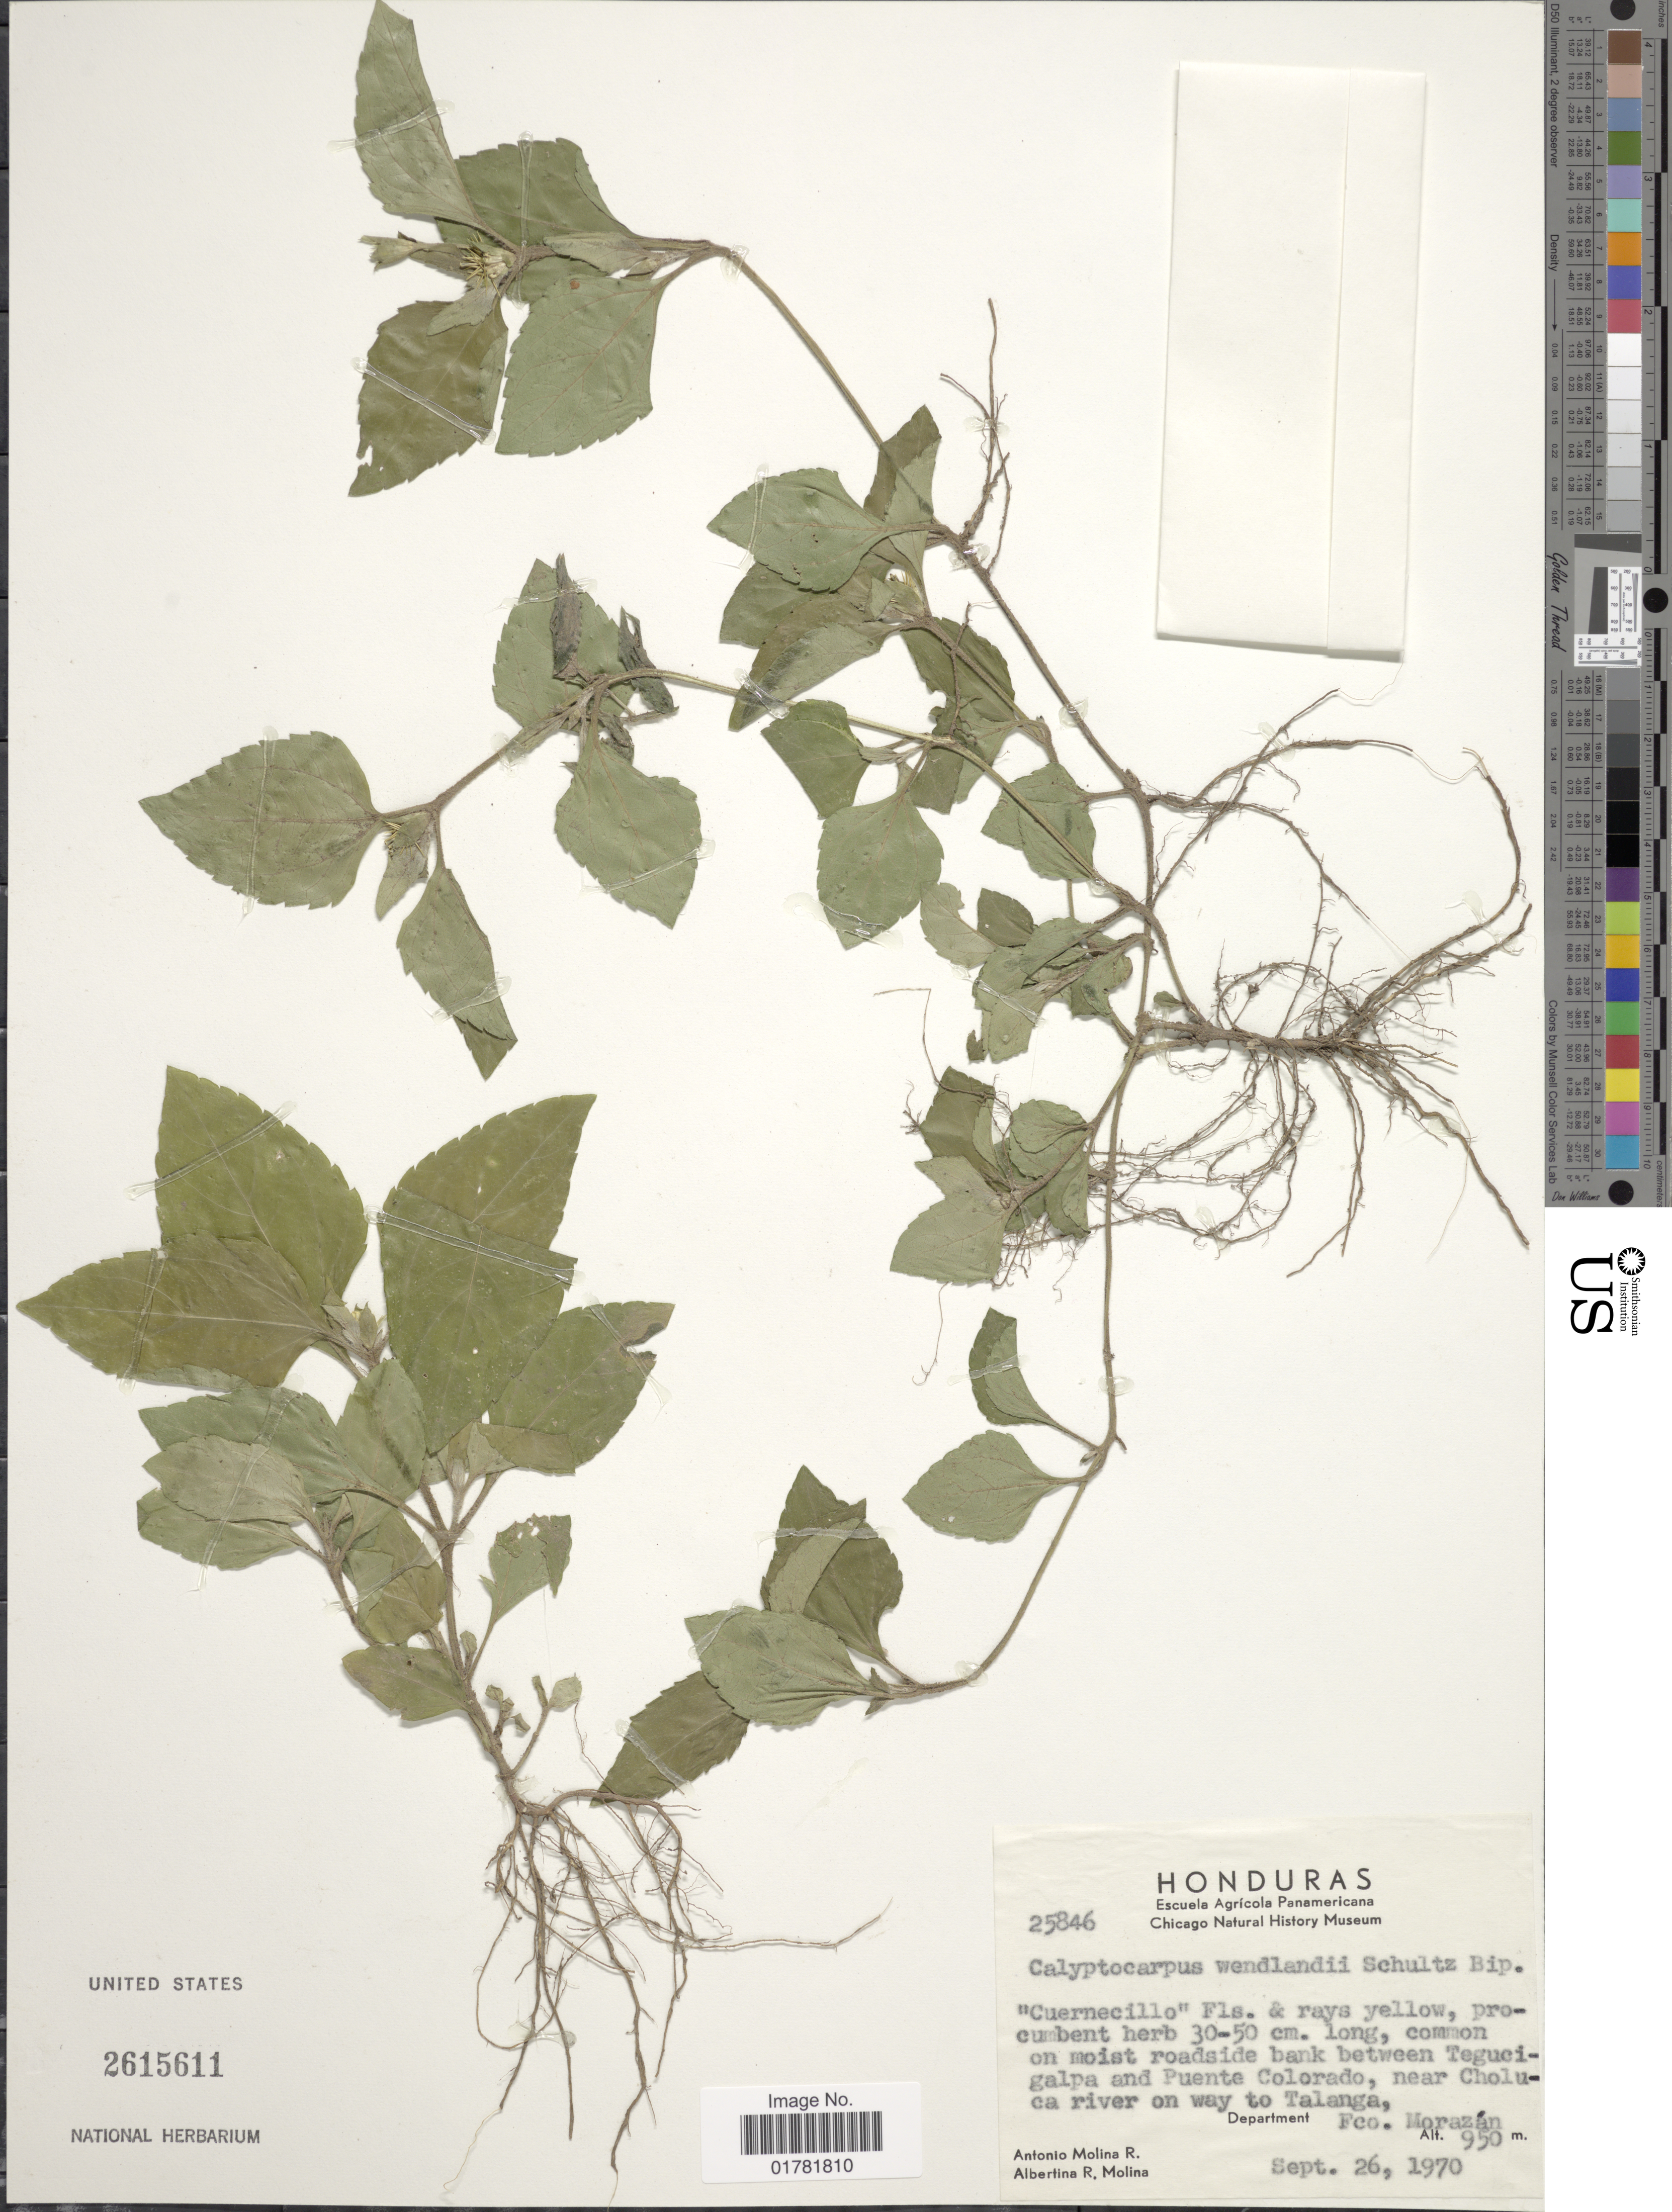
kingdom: Plantae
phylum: Tracheophyta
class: Magnoliopsida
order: Asterales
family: Asteraceae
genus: Calyptocarpus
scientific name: Calyptocarpus wendlandii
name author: Sch. Bip.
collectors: A. Molina R. & A. R. Molina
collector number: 25846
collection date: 1970-09-26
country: Honduras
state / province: Fco. Morazán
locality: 'Cuernecillo', common on moist roadside bank between Tegucigalpa and Puenta Colorado, near Choluca river on way to Talanga, Department Fco Morazán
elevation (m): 950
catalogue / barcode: US 2615611